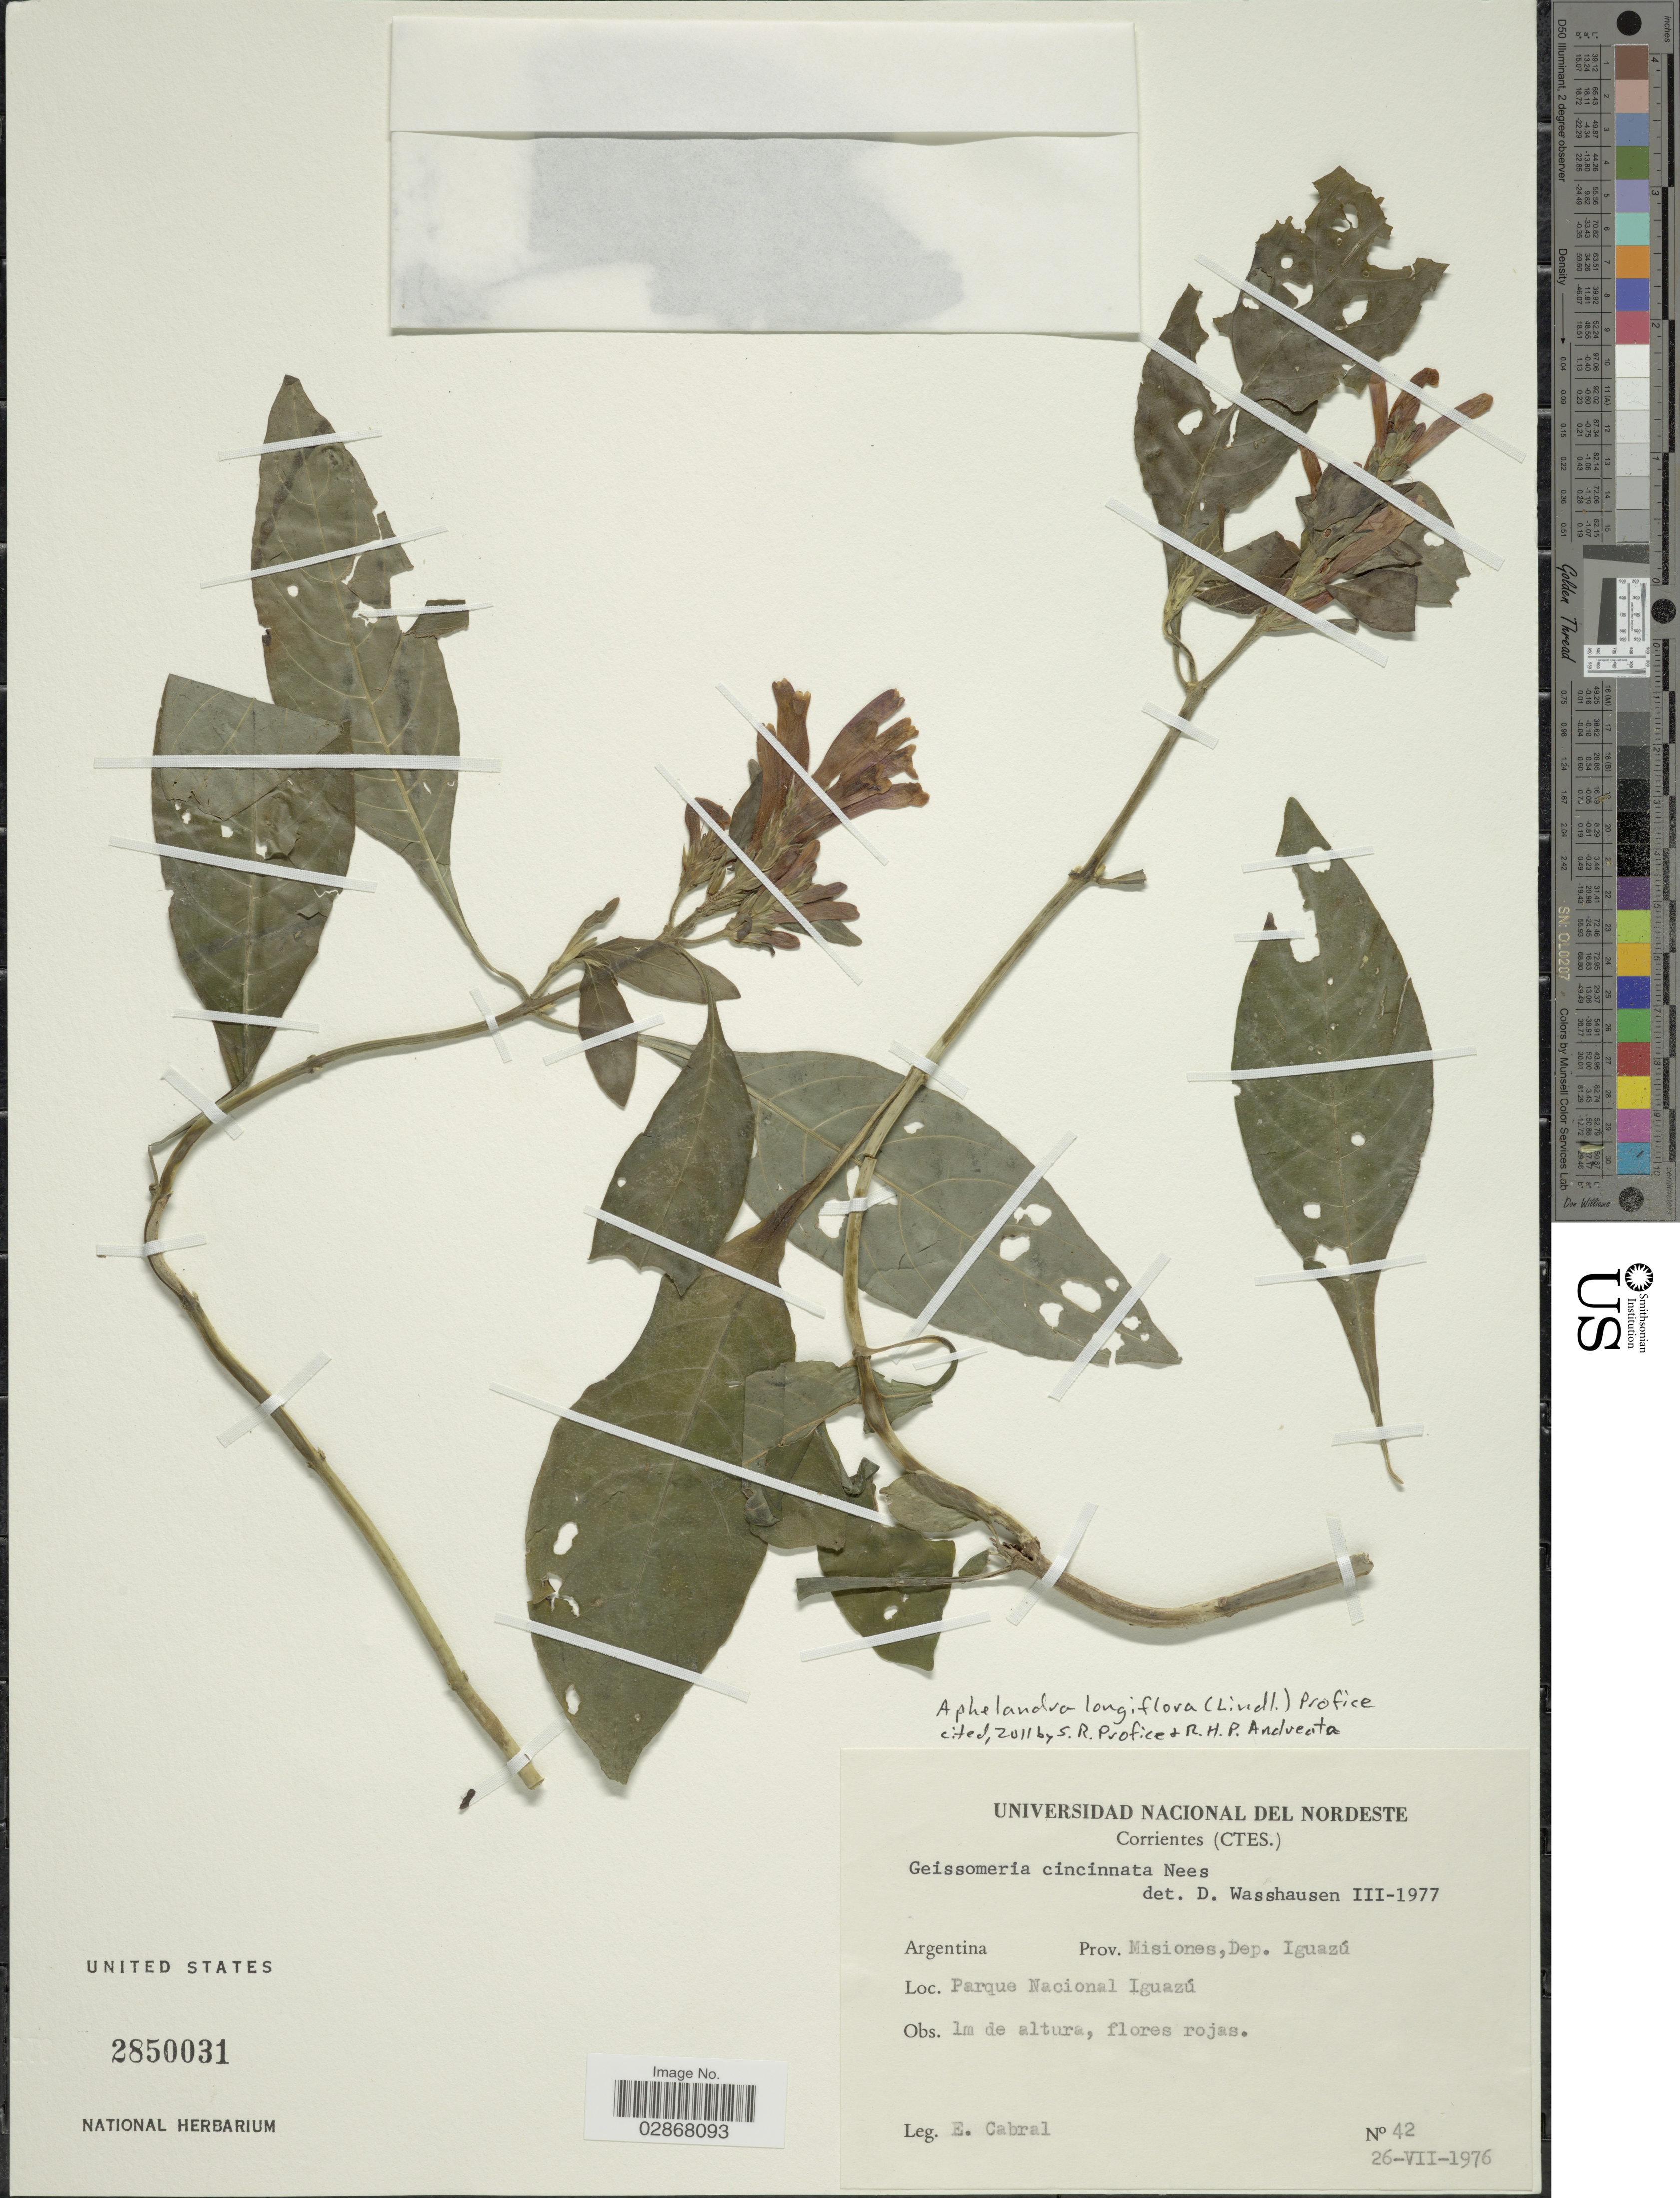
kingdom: Plantae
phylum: Tracheophyta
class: Magnoliopsida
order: Lamiales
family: Acanthaceae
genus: Geissomeria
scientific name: Geissomeria cincinnata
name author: Nees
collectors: E. Cabral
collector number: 42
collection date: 1976-07-26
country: Argentina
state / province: Misiones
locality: Dep. Iguazú. Parque Nacional Iguazú.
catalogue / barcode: US 2850031